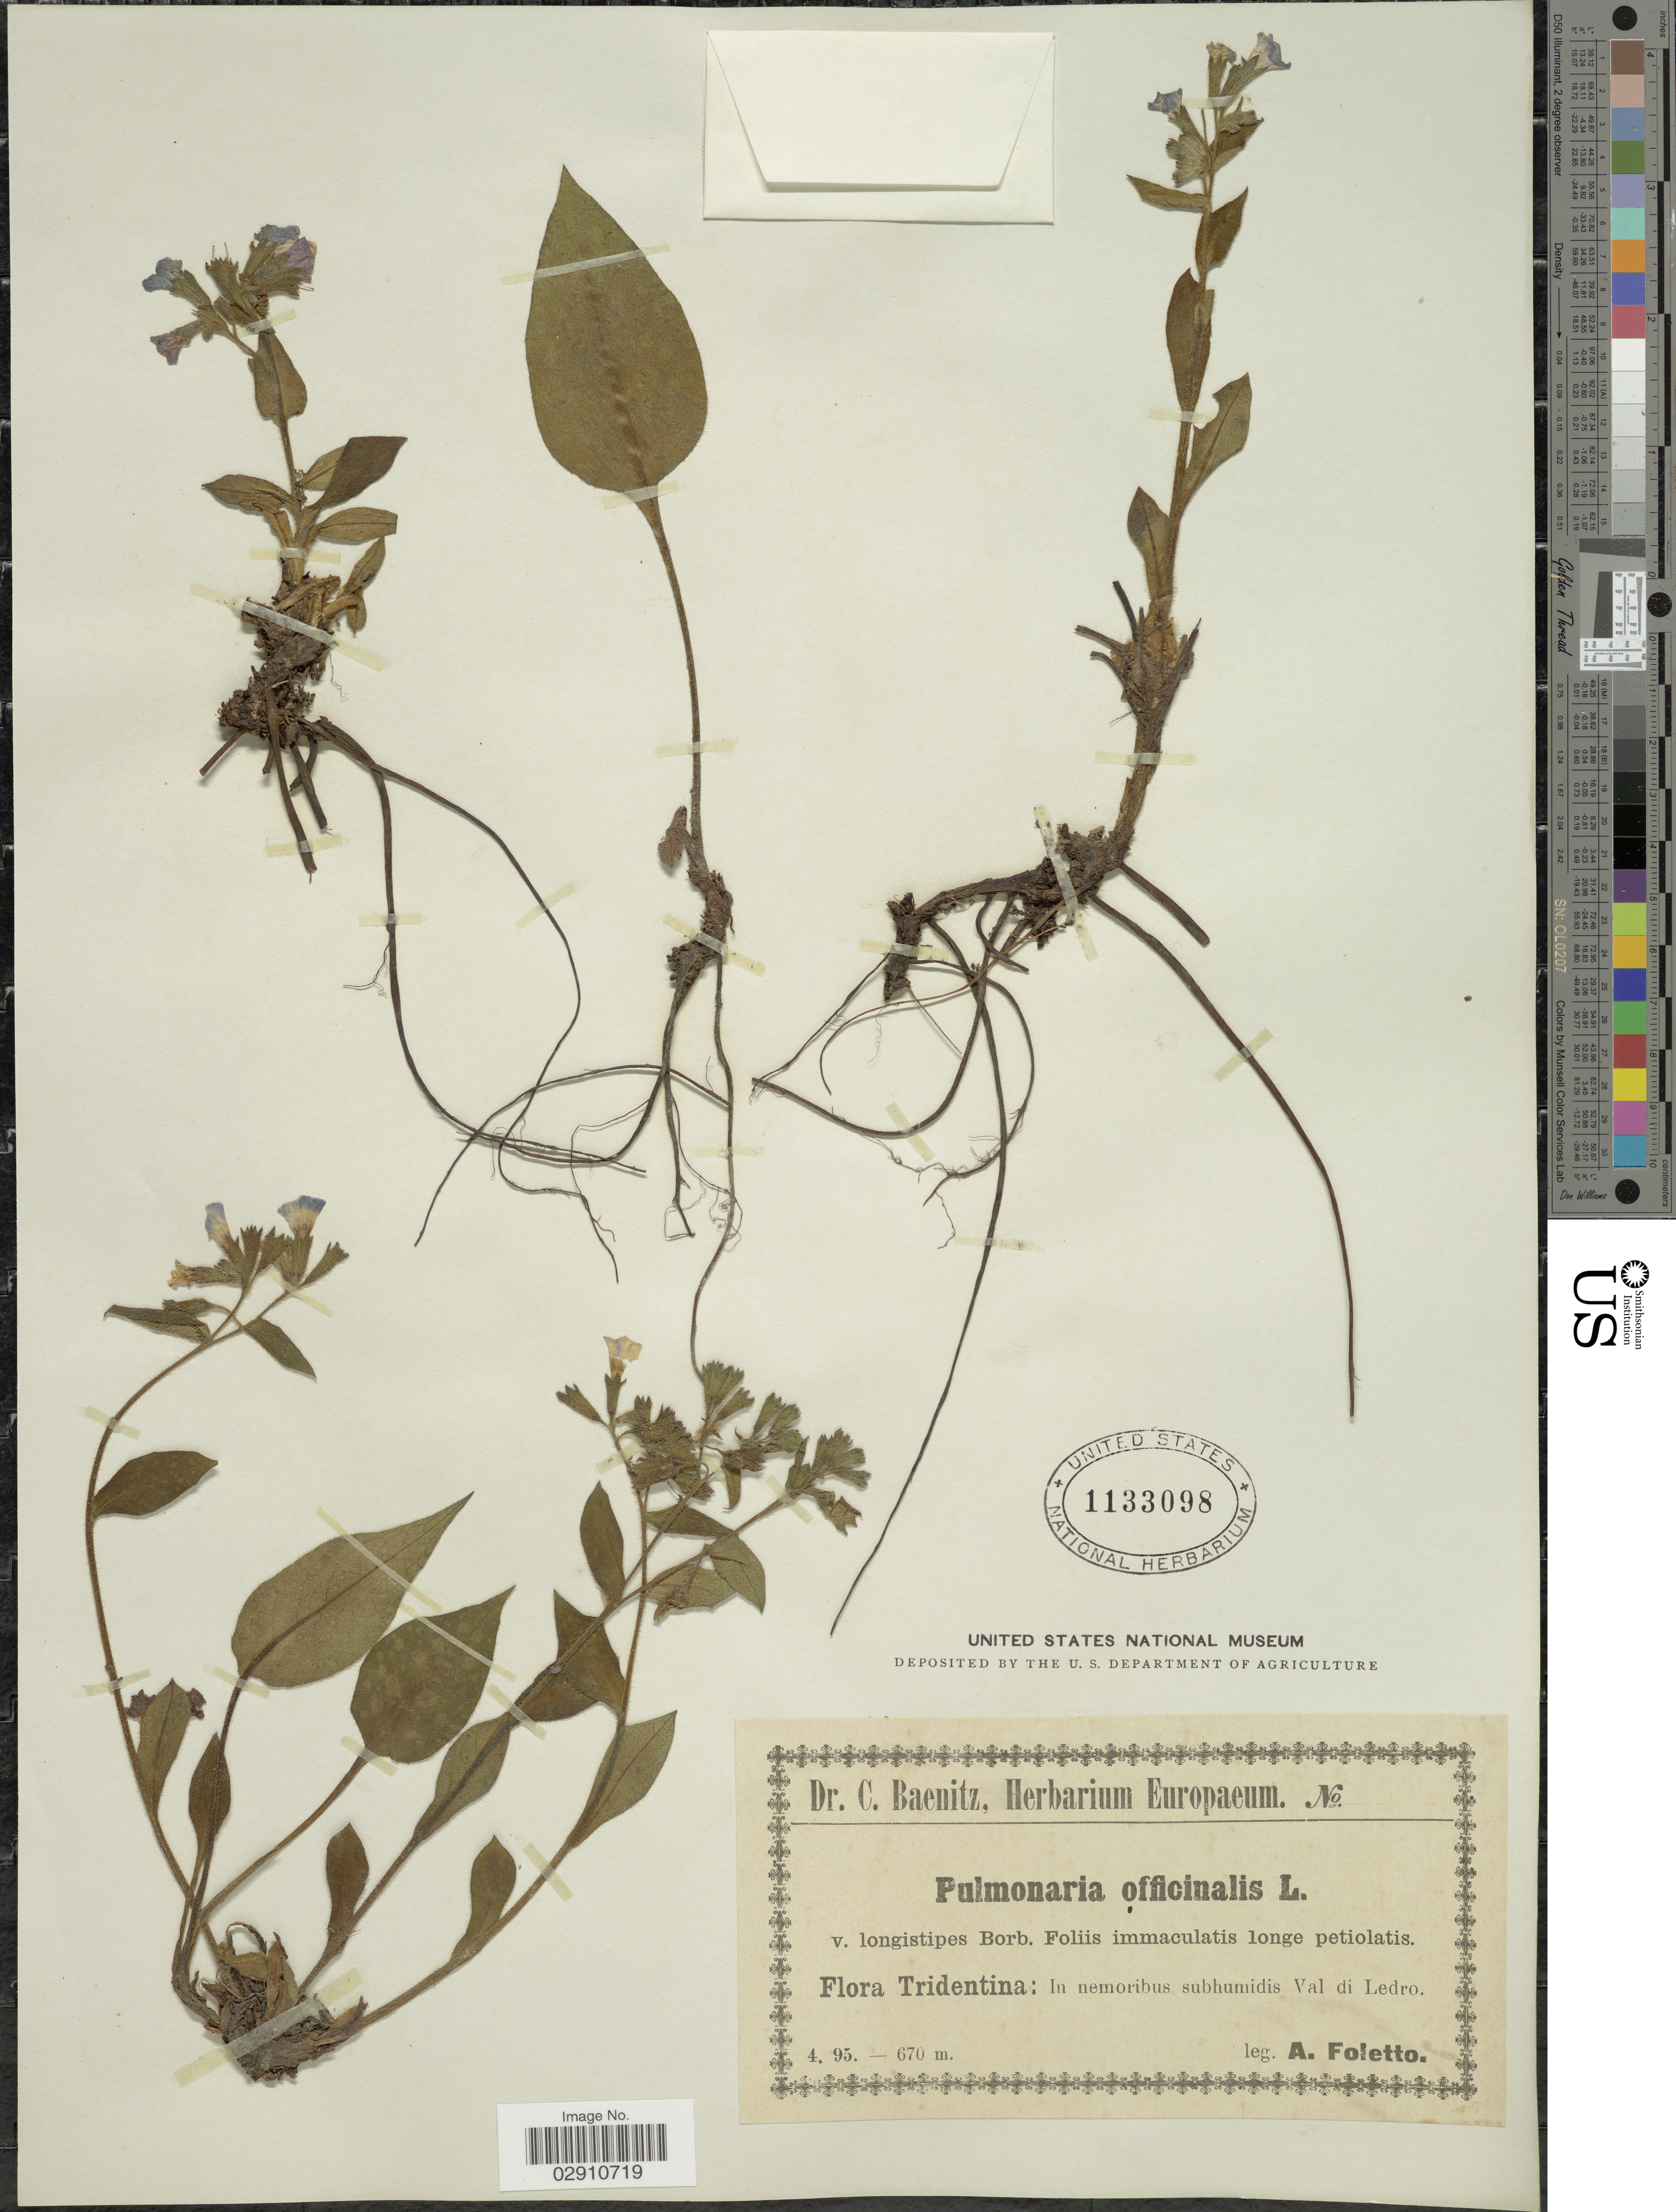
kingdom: Plantae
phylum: Tracheophyta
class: Magnoliopsida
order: Boraginales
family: Boraginaceae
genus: Pulmonaria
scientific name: Pulmonaria officinalis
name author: L.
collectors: A. Foletto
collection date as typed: Transcribed d/m/y: /4/95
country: Italy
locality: Tridentina: In nemoribus subhumidis Val di Ledro.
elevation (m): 670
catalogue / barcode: US 1133098